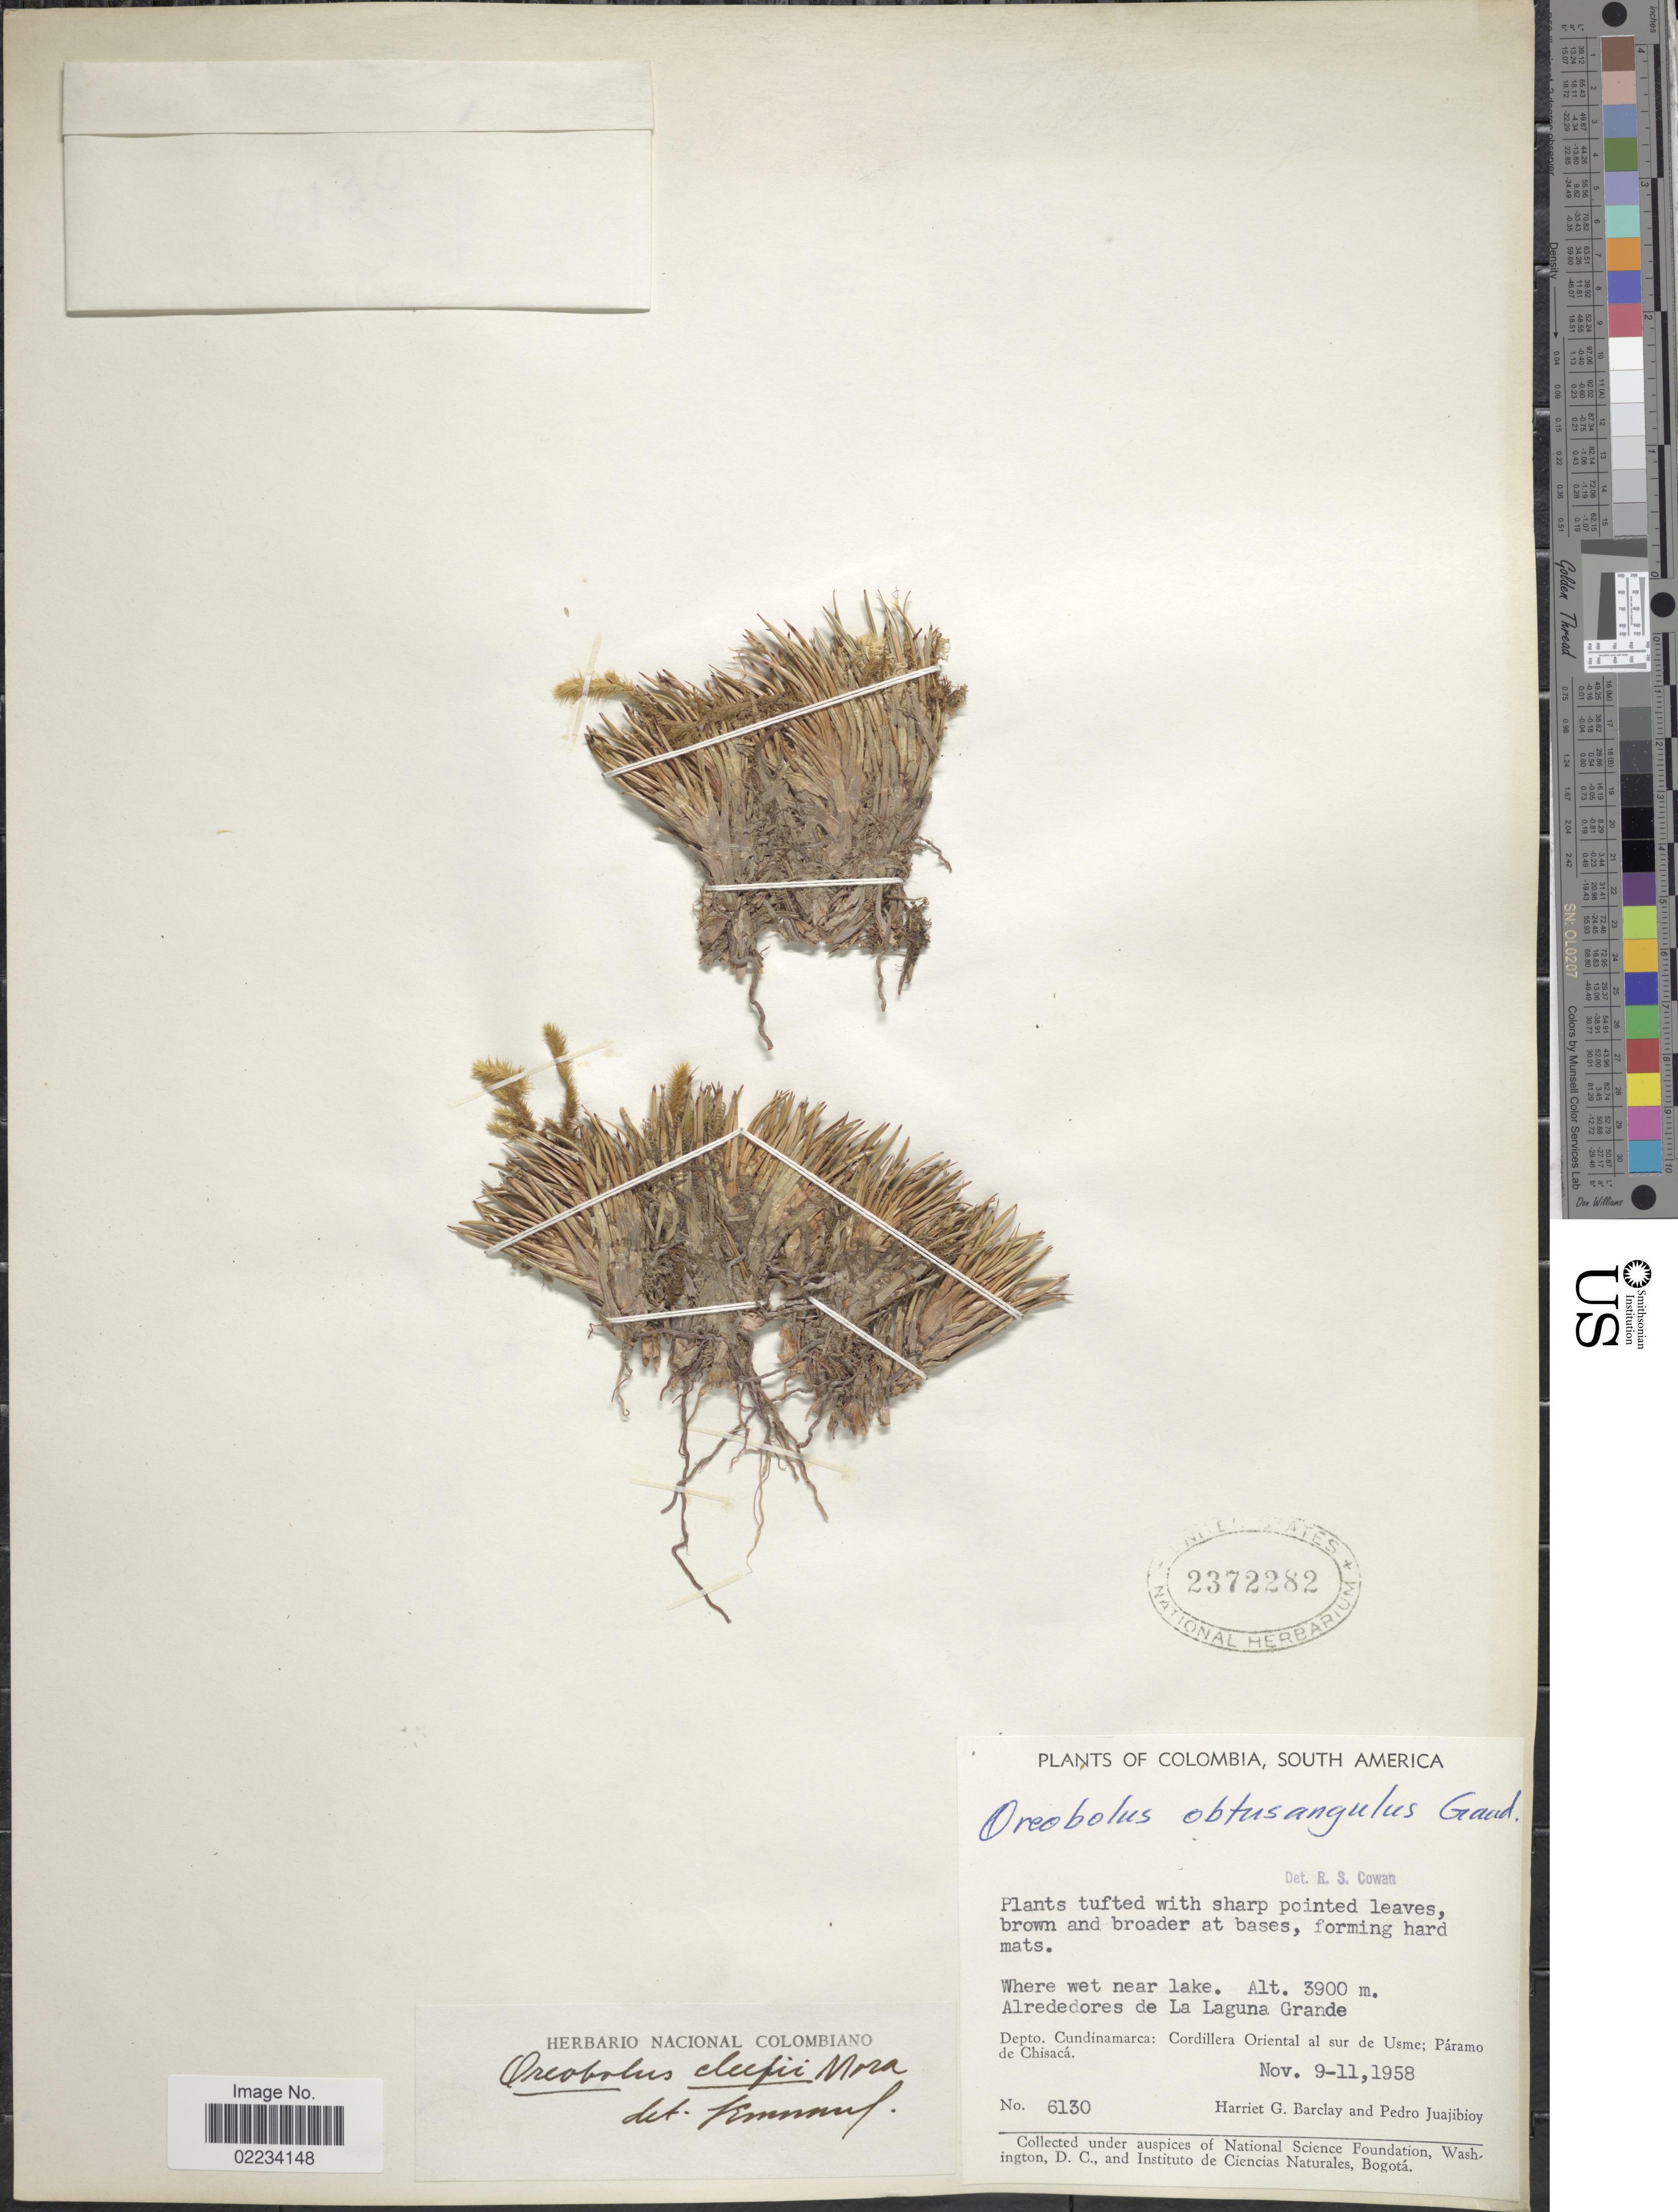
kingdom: Plantae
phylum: Tracheophyta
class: Liliopsida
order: Poales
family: Cyperaceae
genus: Oreobolus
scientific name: Oreobolus cleefii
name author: L.E. Mora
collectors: H. G. Barclay & P. Juajibioy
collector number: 6130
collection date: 1958-11-09/1958-11-11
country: Colombia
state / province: Cundinamarca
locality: Where wet near lake, Alrededores de La Laguna Grande, Depto. Cundinamarca: Cordillera Oriental al sur de Usme; Páramo de Chisacá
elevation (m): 3900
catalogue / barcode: US 2372282